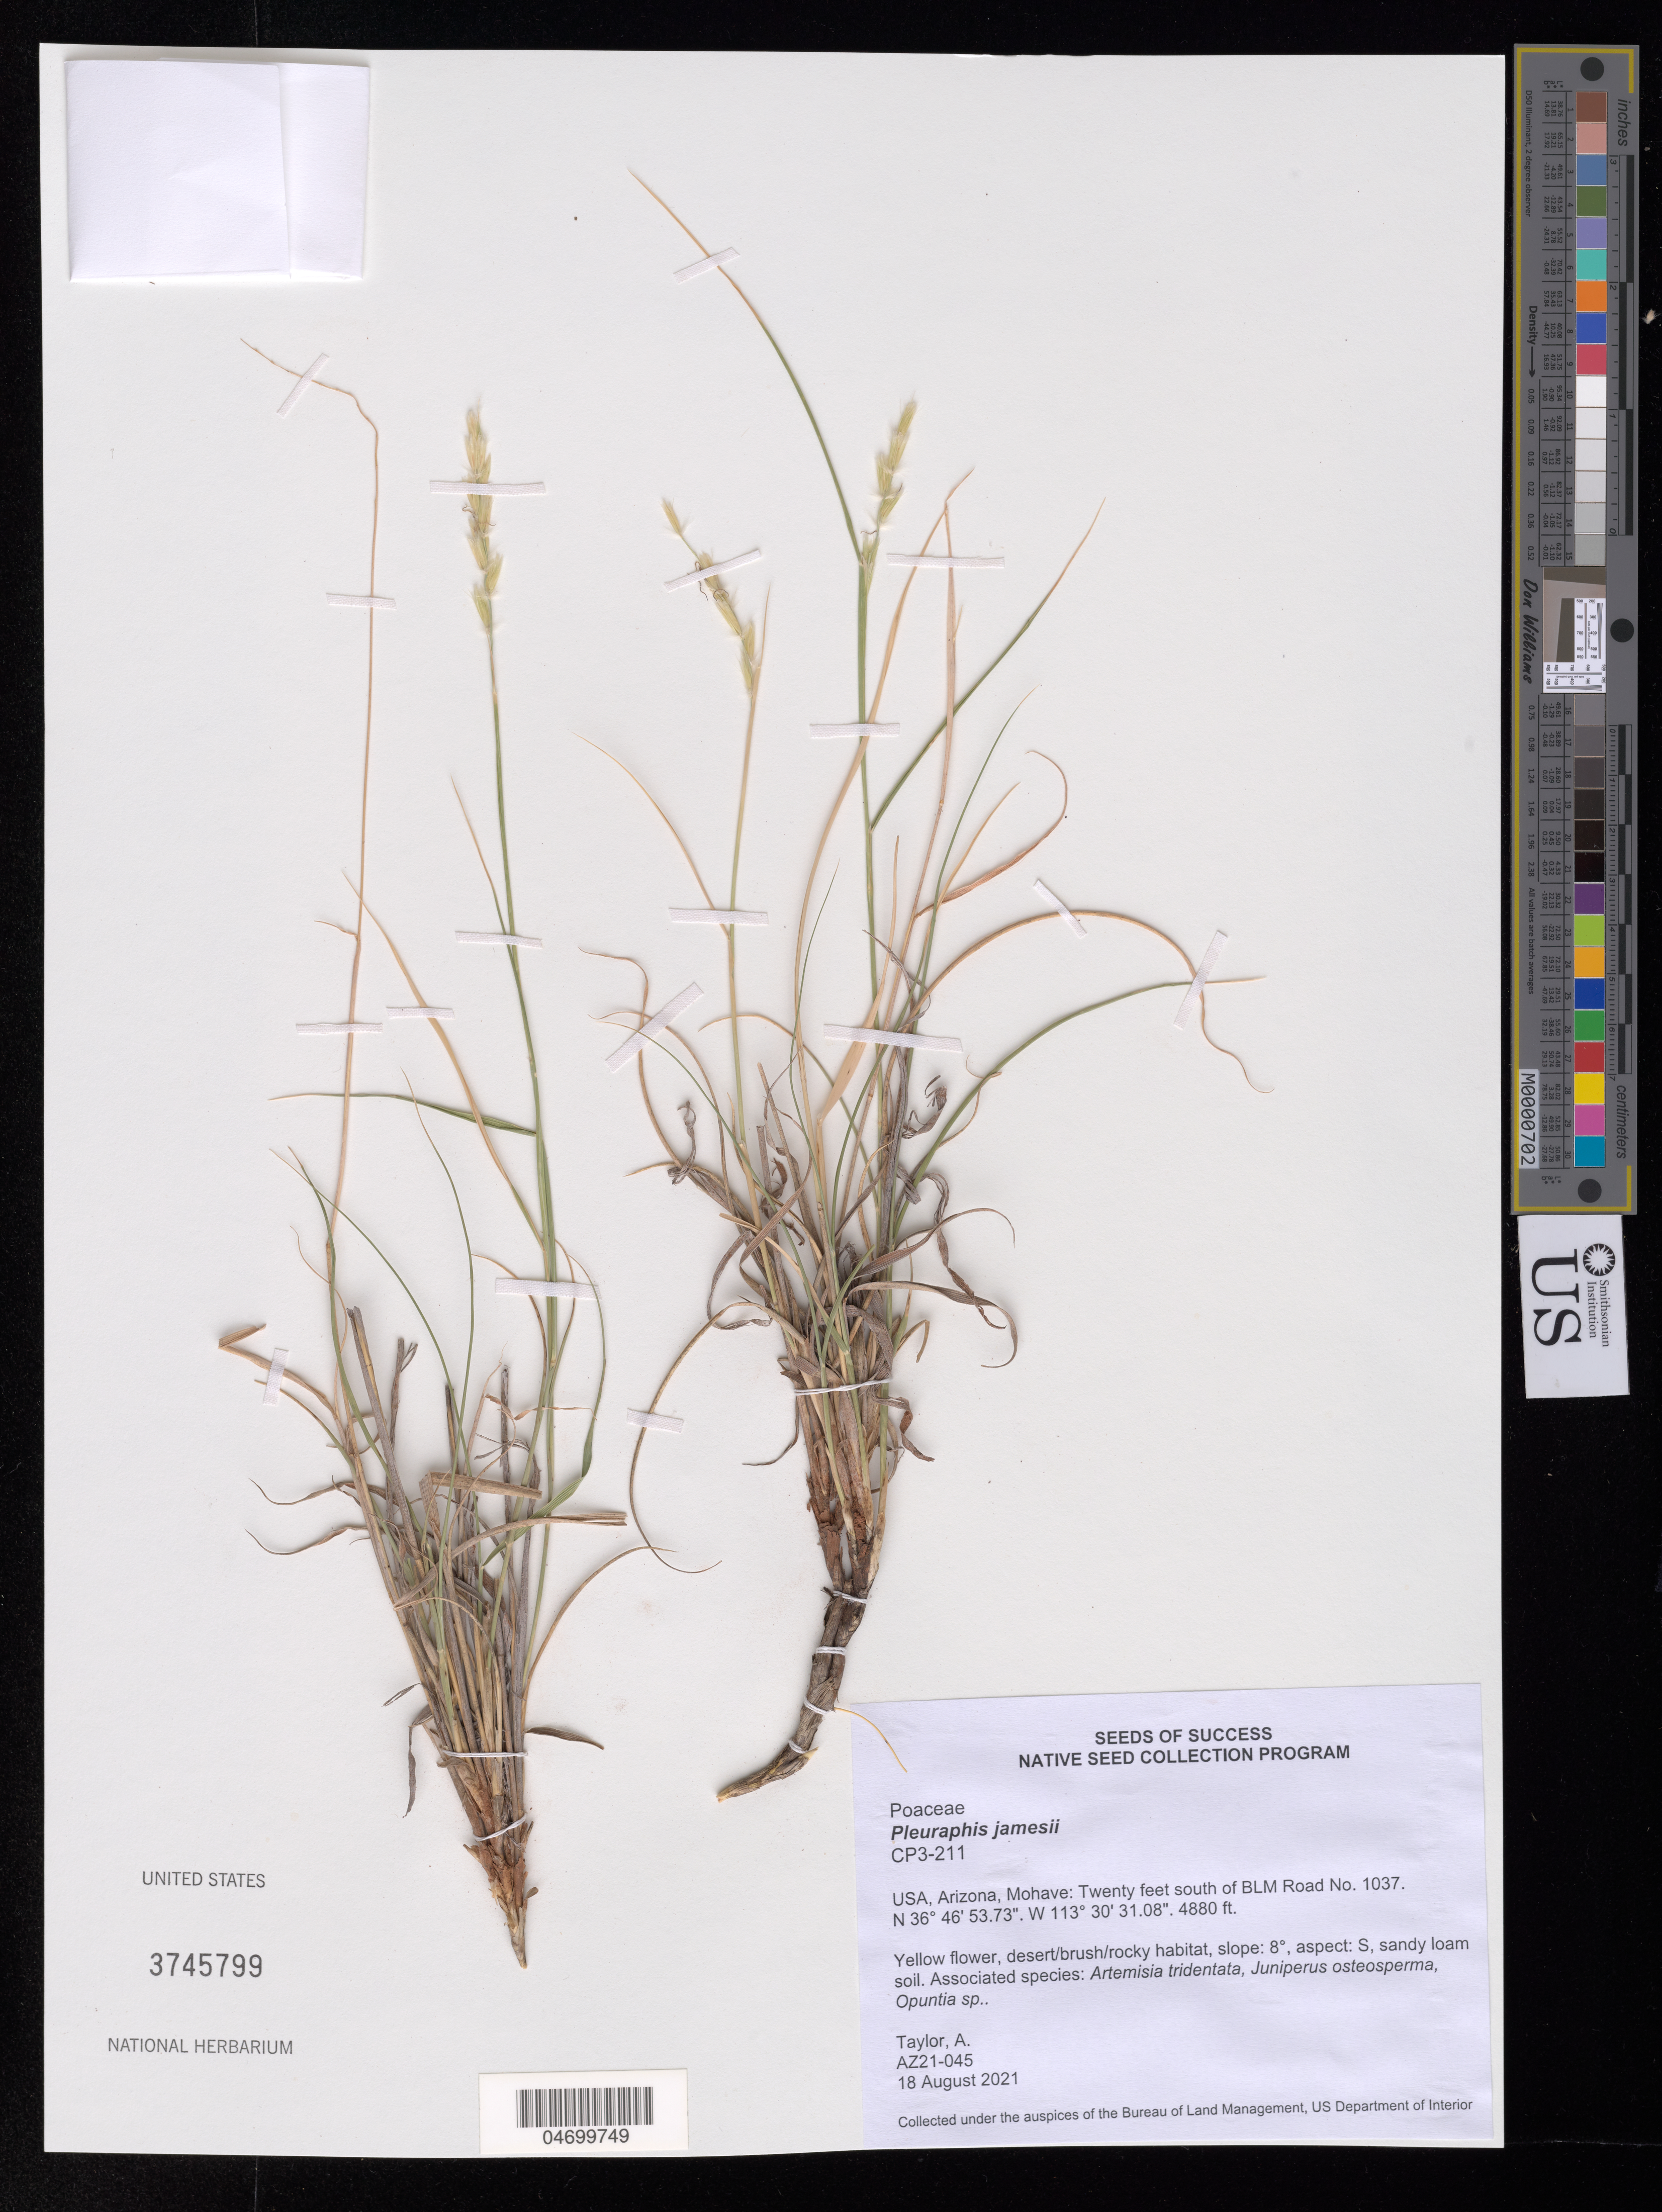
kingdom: Plantae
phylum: Tracheophyta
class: Liliopsida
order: Poales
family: Poaceae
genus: Pleuraphis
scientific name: Pleuraphis jamesii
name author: Torr.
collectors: A. Taylor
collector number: CP3-211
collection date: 2021-08-18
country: United States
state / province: Arizona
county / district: Mohave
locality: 20 feet S of BLM Road 1037.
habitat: Sandy loam soil. Desert/brush/rocky habitat. With Artemisia tridentata, Juniperus osteosperma, Opuntia sp.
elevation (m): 1487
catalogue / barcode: US 3745799